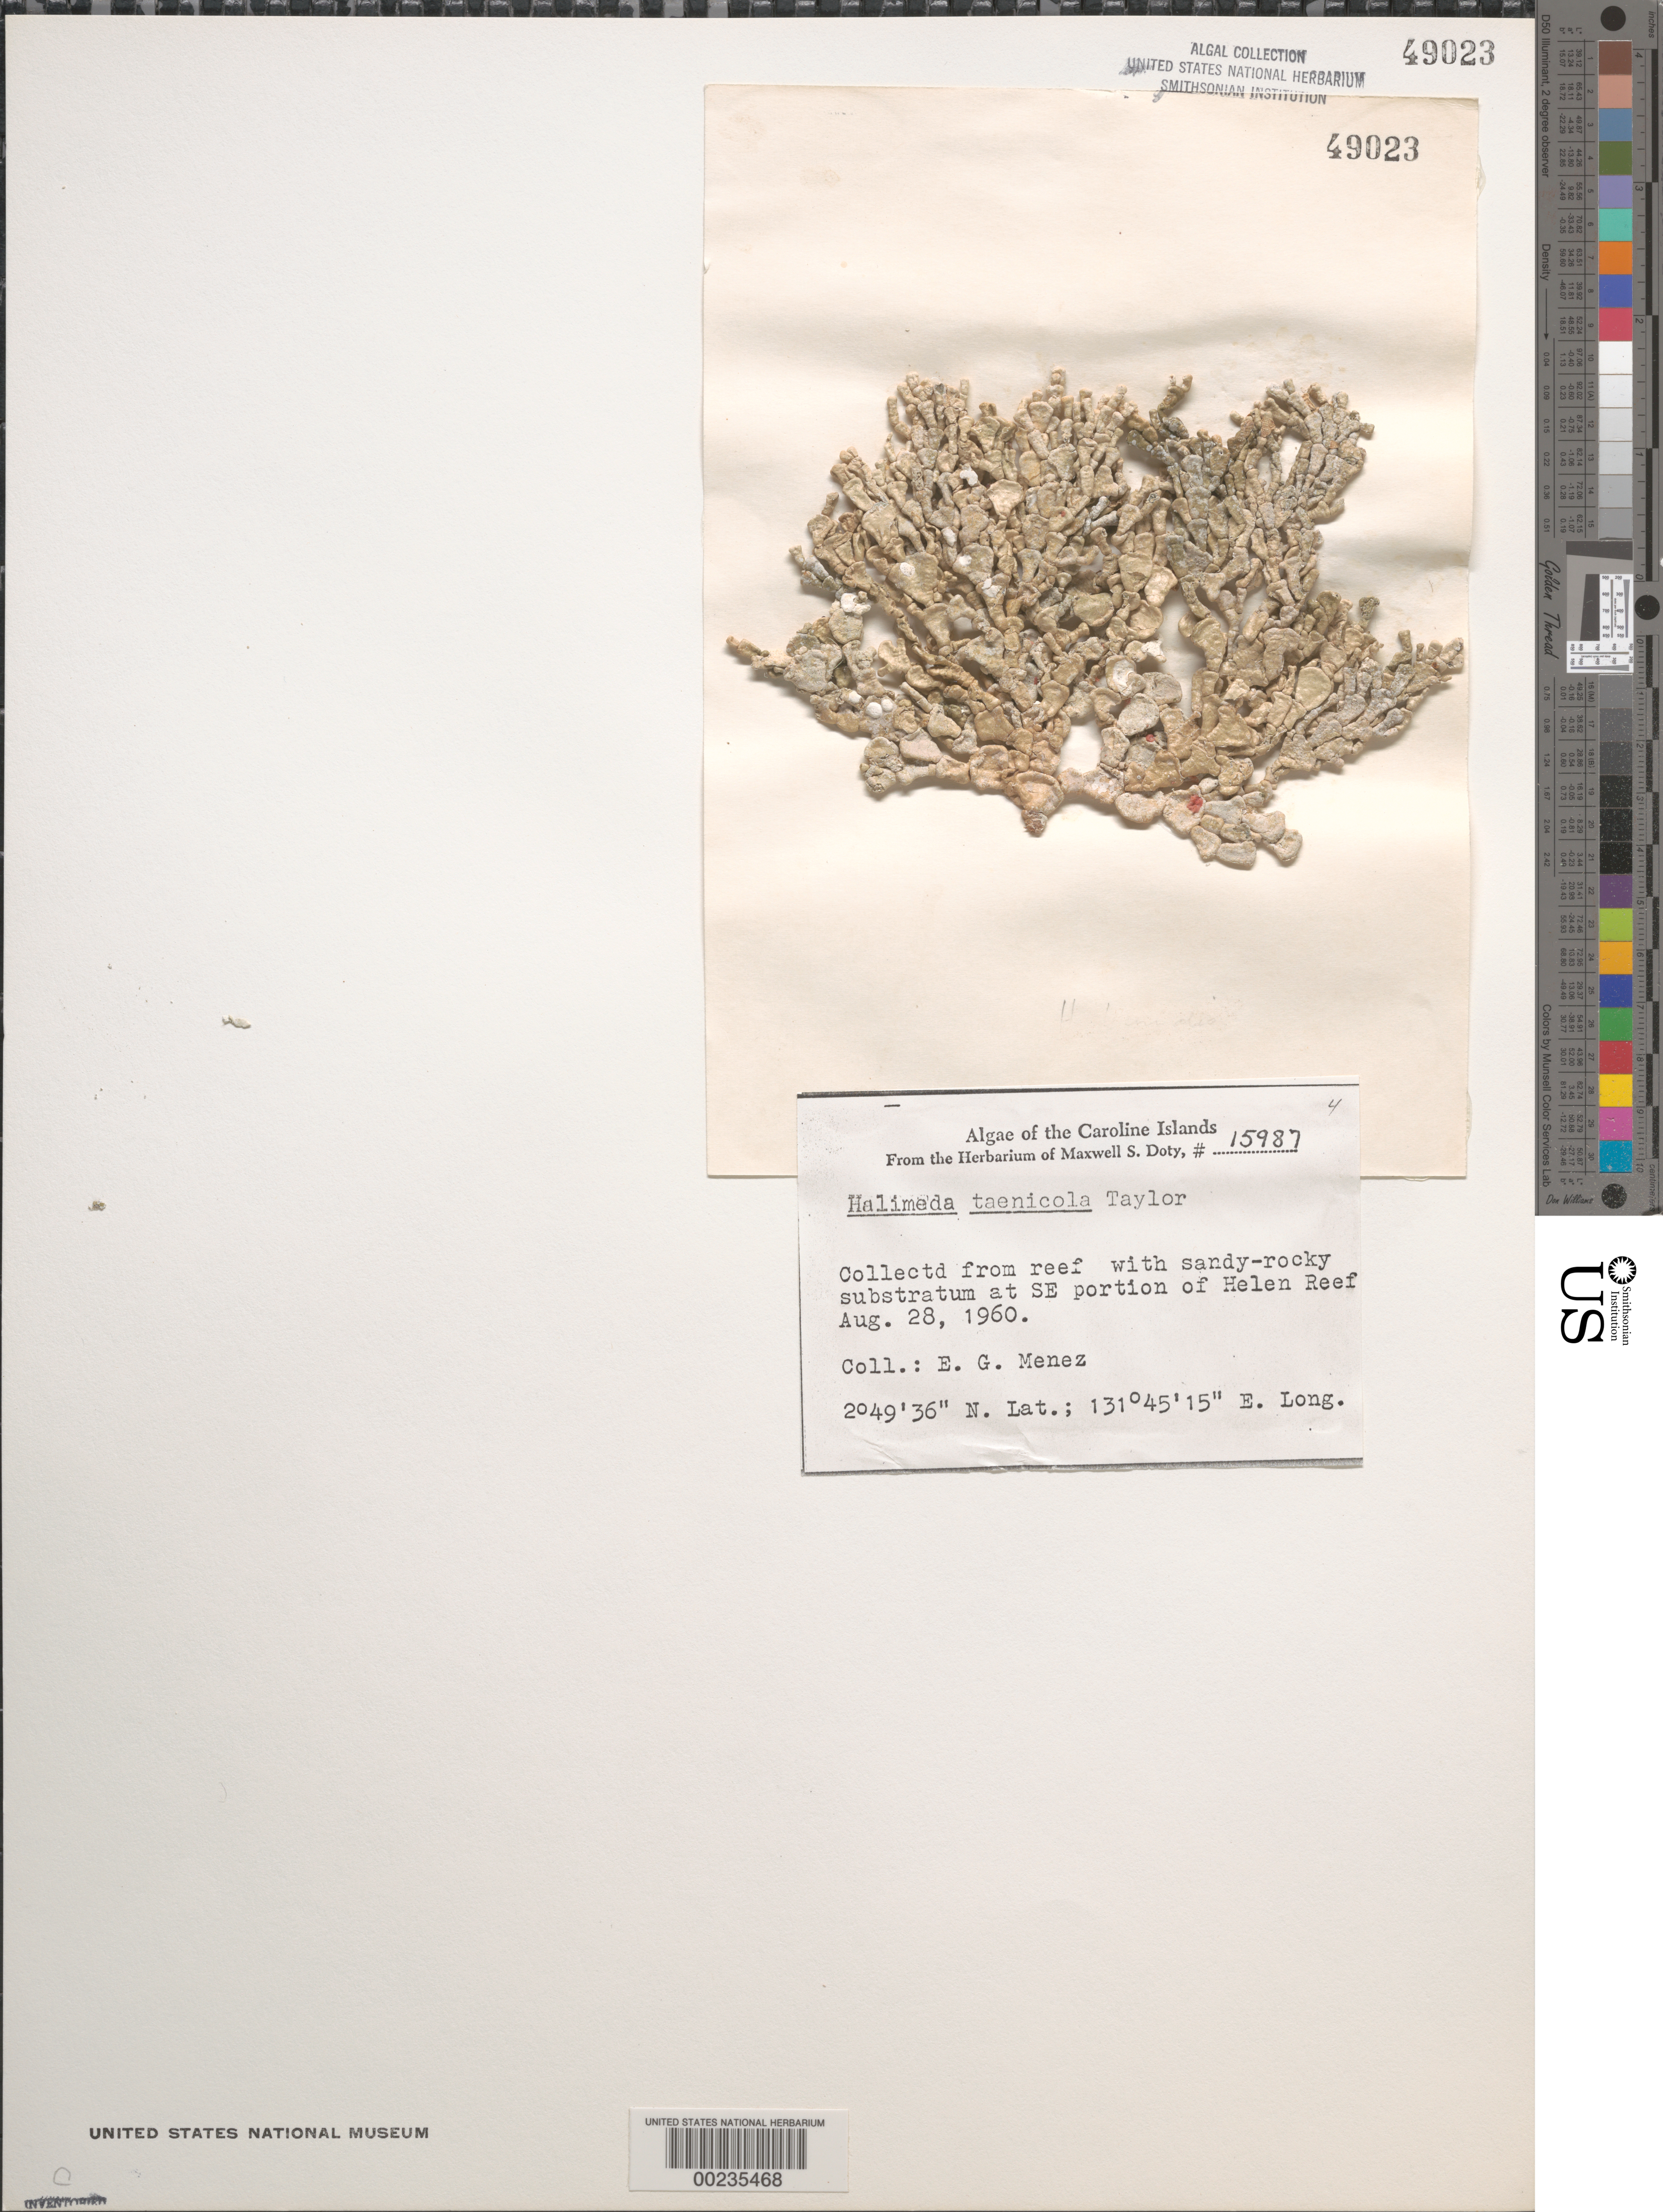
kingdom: Plantae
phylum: Chlorophyta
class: Ulvophyceae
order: Bryopsidales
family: Halimedaceae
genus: Halimeda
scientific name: Halimeda taenicola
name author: W.R. Taylor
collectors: Meñez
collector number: MSD 15987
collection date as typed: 28 Aug 1960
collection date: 1960-08-28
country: Palau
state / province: Belau Outliers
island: Helen Atoll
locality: Helen Reef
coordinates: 2 49' 36" N, 131 45' 15" E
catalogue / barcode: US 49023